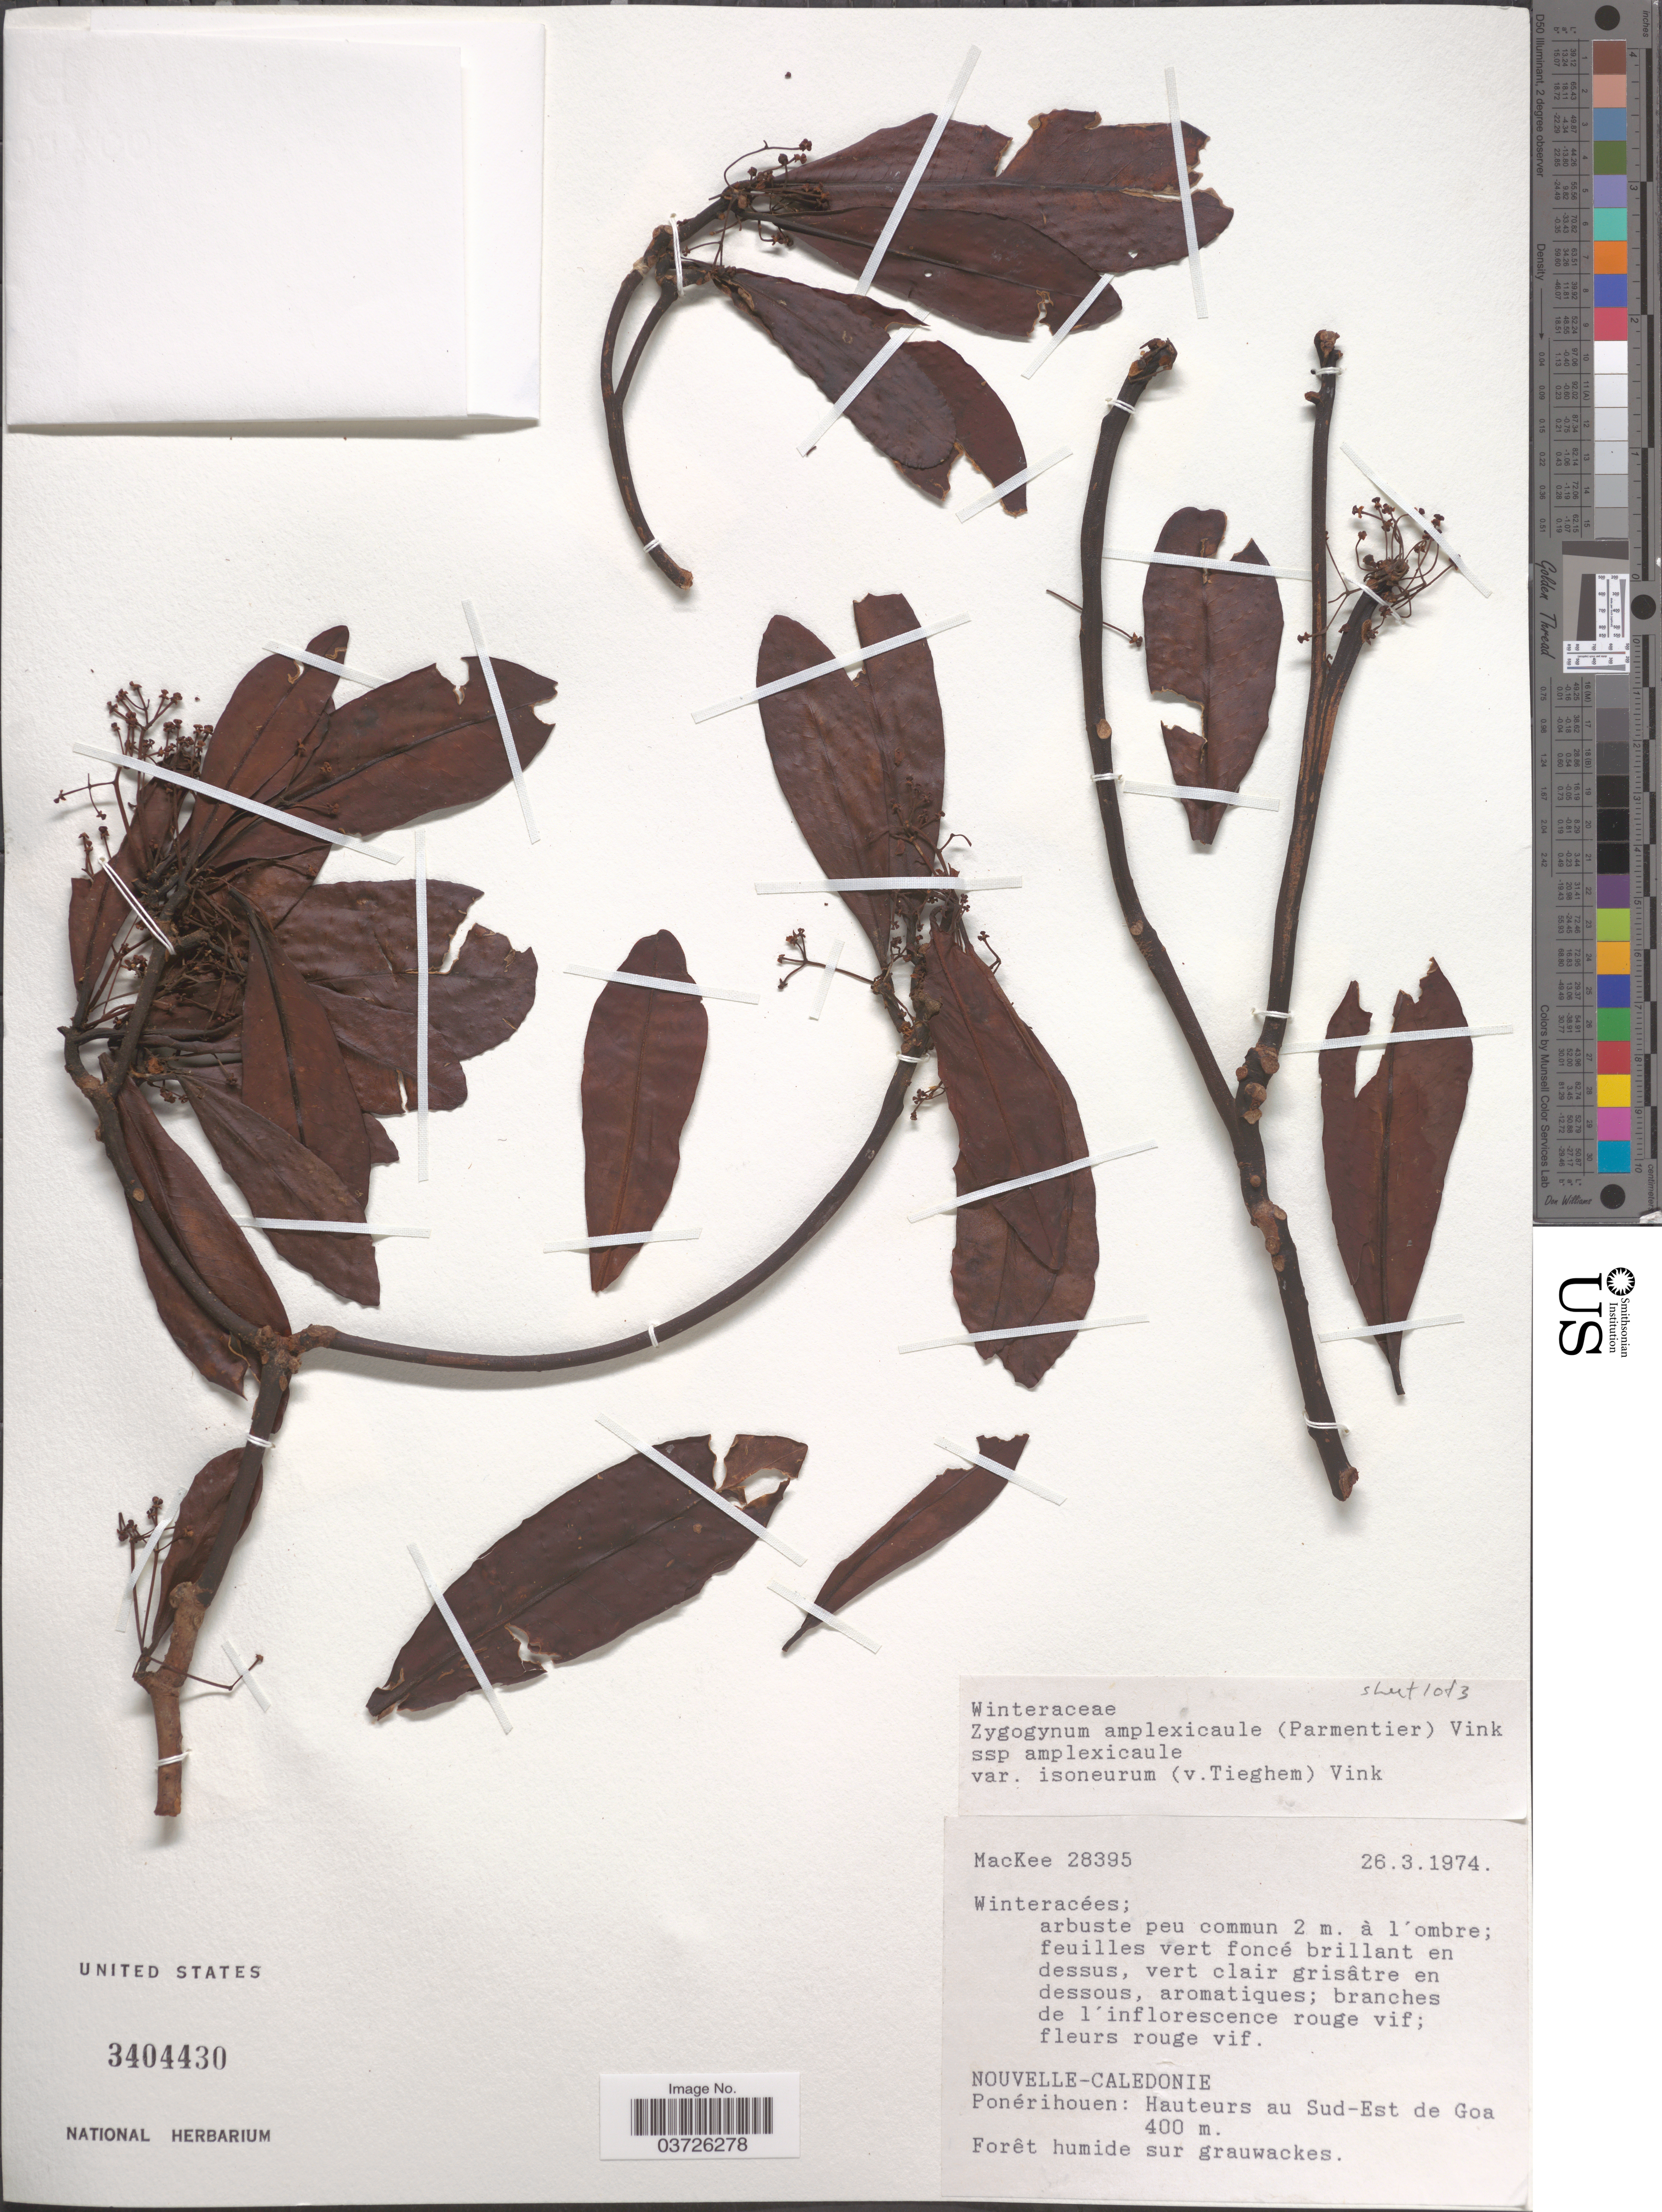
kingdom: Plantae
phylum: Tracheophyta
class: Magnoliopsida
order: Canellales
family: Winteraceae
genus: Zygogynum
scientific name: Zygogynum argenteum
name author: (A.C. Sm.) Vink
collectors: MacKee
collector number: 28395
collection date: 1974-03-26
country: New Caledonia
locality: Ponérihouen: Hauteurs au Sud-Est de Goa.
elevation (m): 400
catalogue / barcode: US 3404430